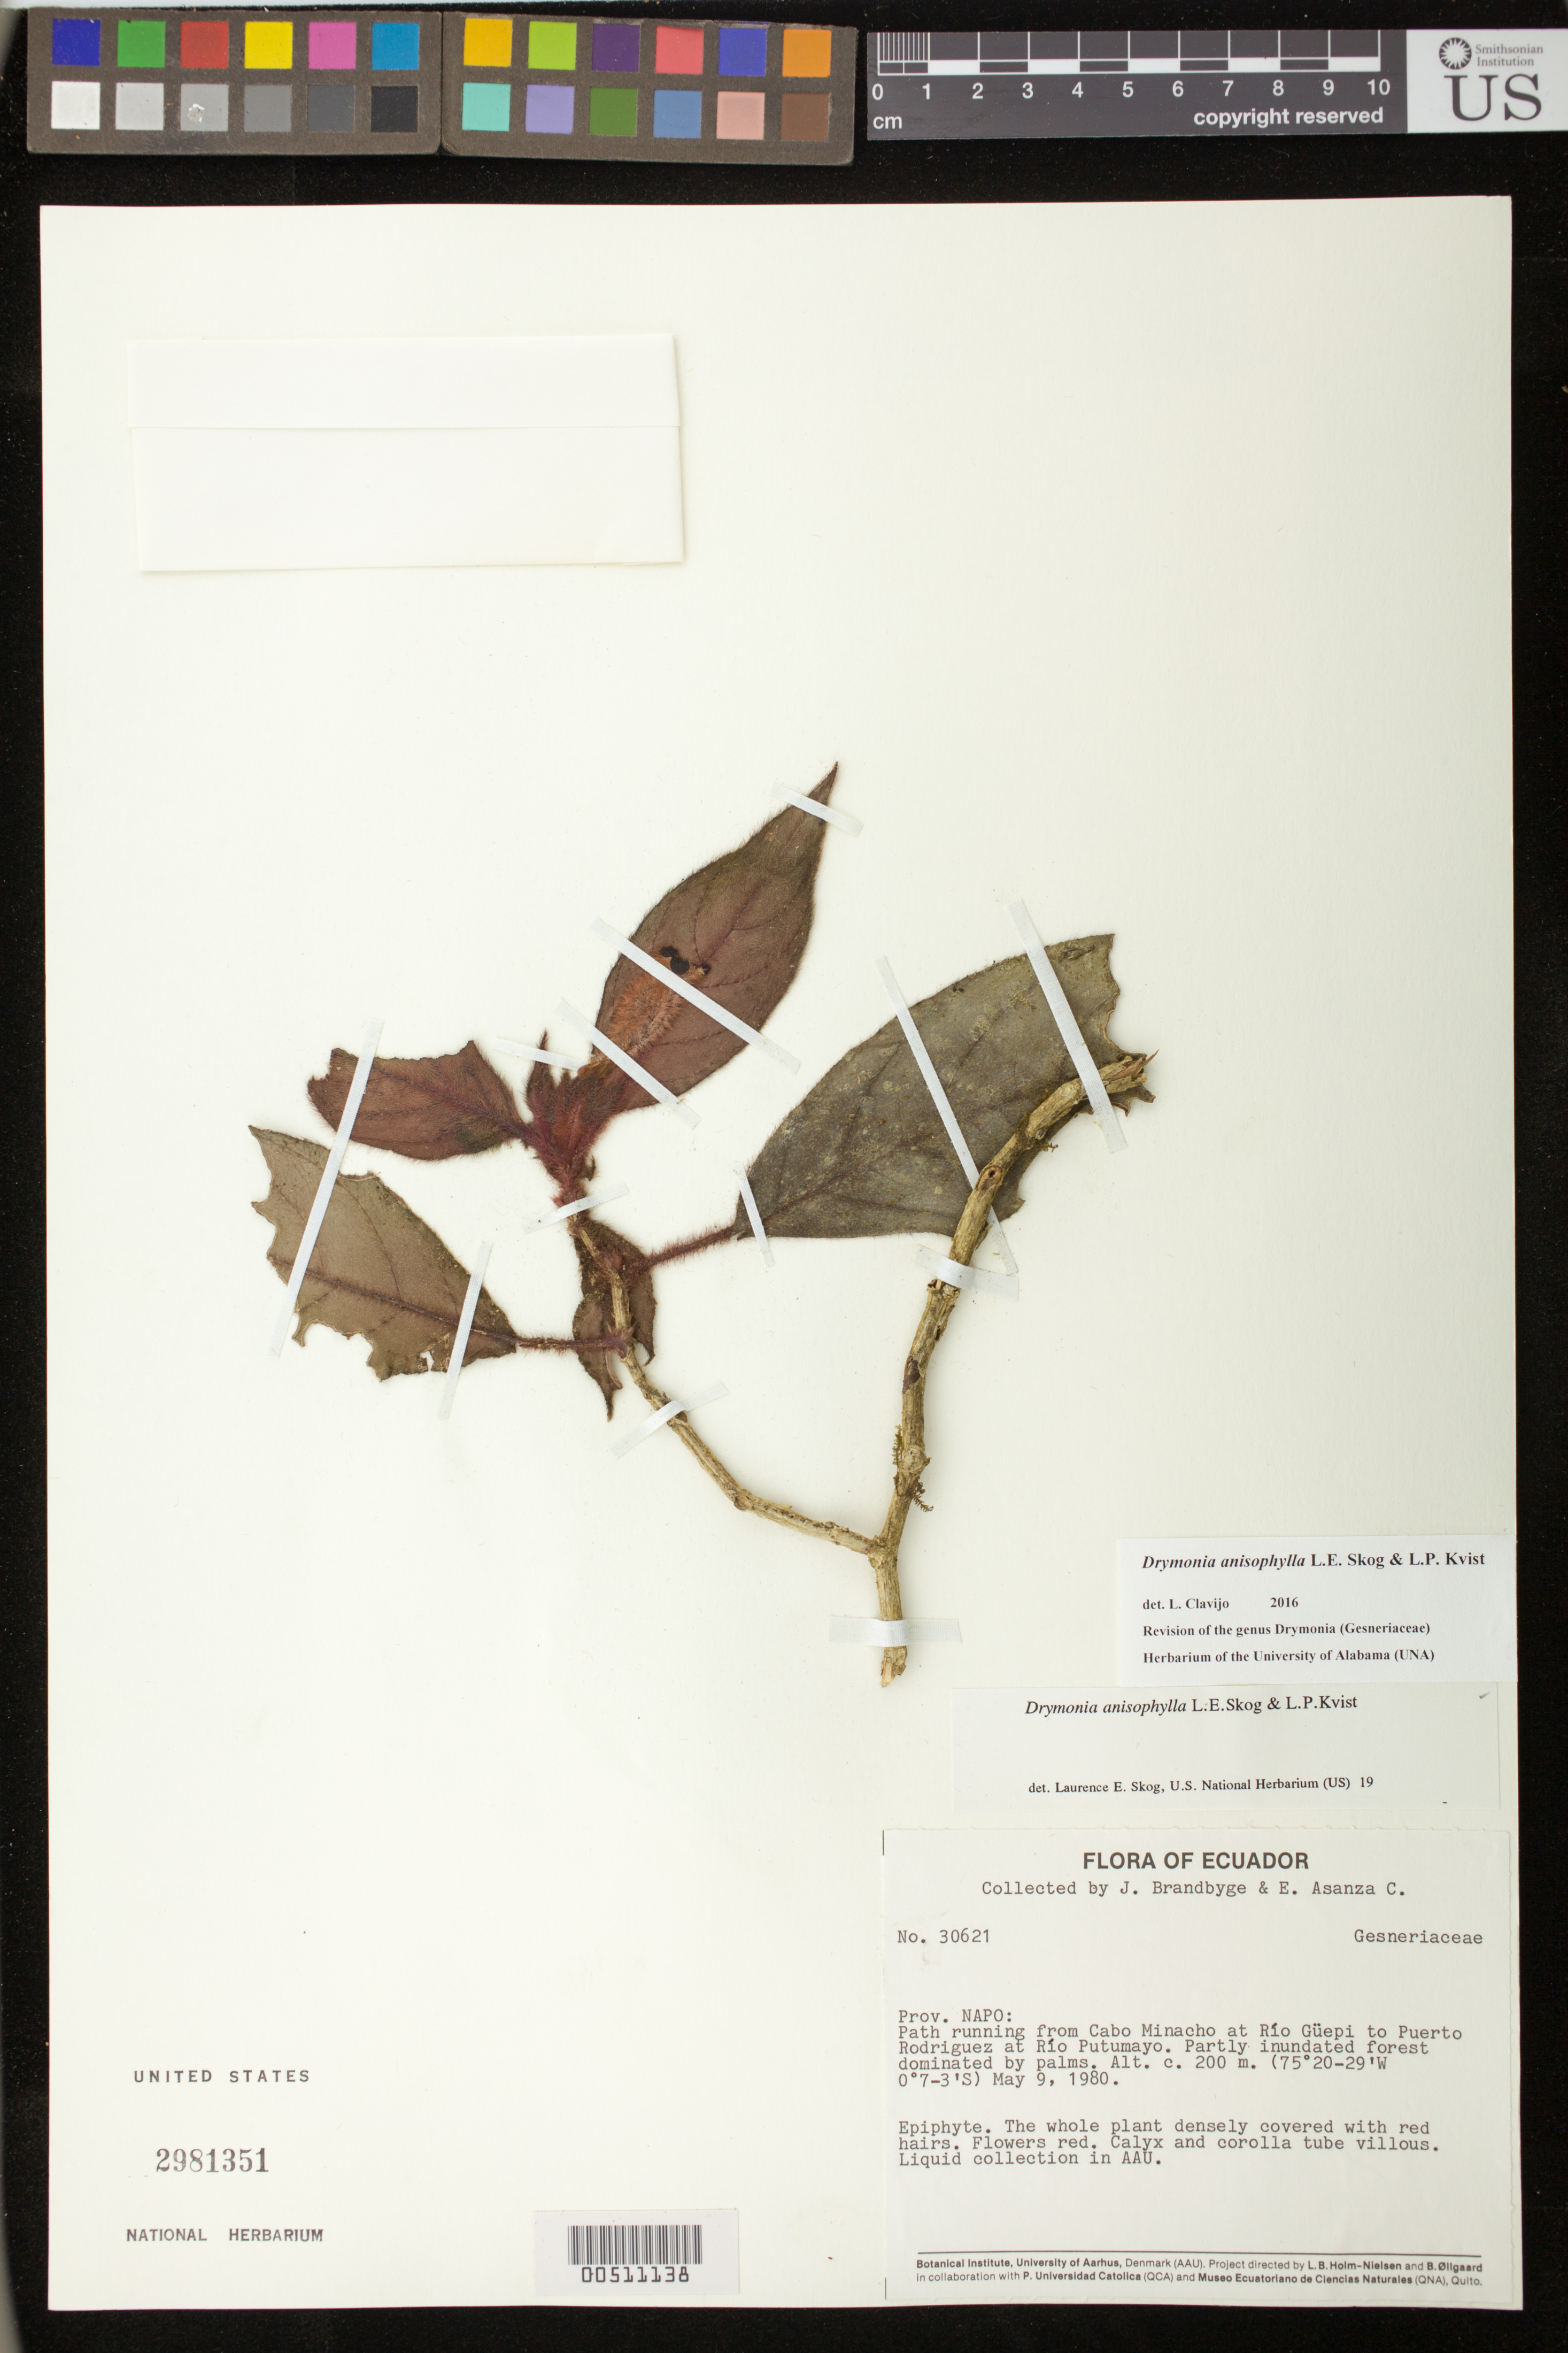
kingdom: Plantae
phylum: Tracheophyta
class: Magnoliopsida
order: Lamiales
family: Gesneriaceae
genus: Drymonia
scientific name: Drymonia anisophylla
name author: L.E. Skog & L.P. Kvist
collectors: J. Brandbyge & E. Asanza C.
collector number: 30621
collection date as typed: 09 May 1980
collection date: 1980-05-09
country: Ecuador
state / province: Sucumbíos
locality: ("Napo") Cabo Minacho at Rio Guepi to Puerto Rodriguez at Rio Putumayo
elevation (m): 200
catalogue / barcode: US 2981351